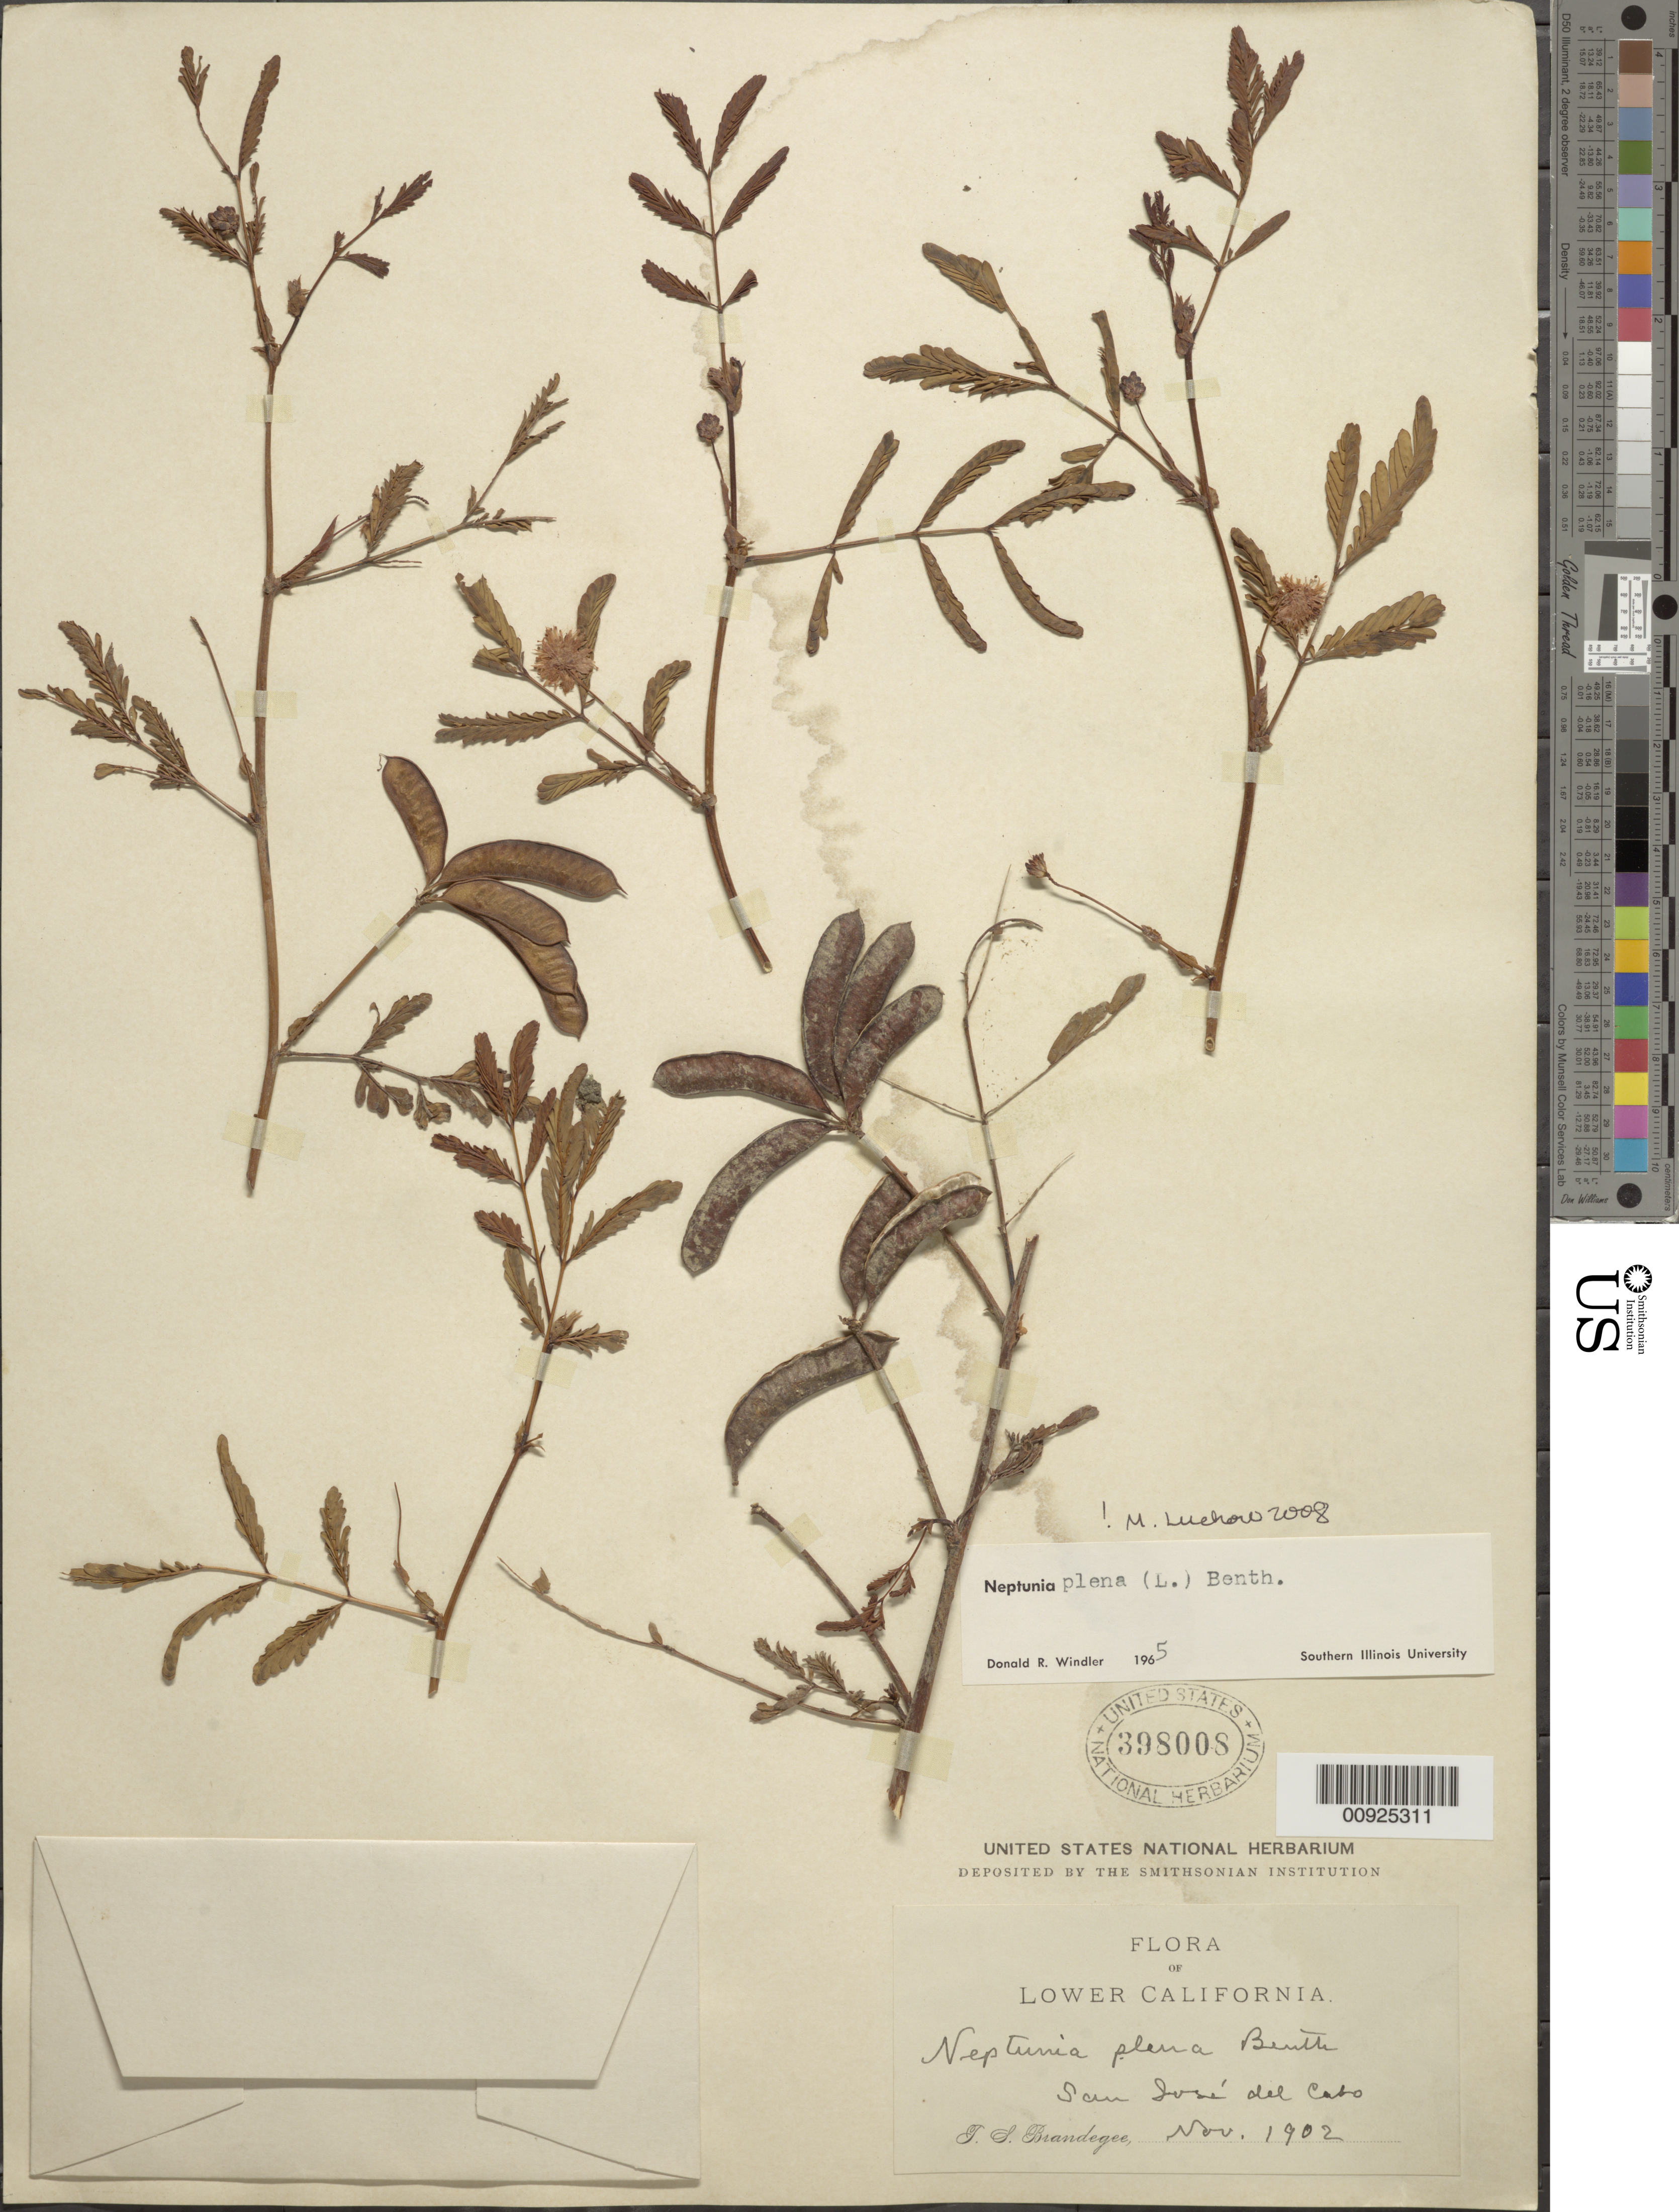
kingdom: Plantae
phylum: Tracheophyta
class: Magnoliopsida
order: Fabales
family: Fabaceae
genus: Neptunia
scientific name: Neptunia plena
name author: (L.) Benth.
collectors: T. S. Brandegee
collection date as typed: Nov 1902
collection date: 1902-11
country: Mexico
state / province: Baja California Sur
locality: San José del Cabo, Lower California.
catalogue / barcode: US 398008